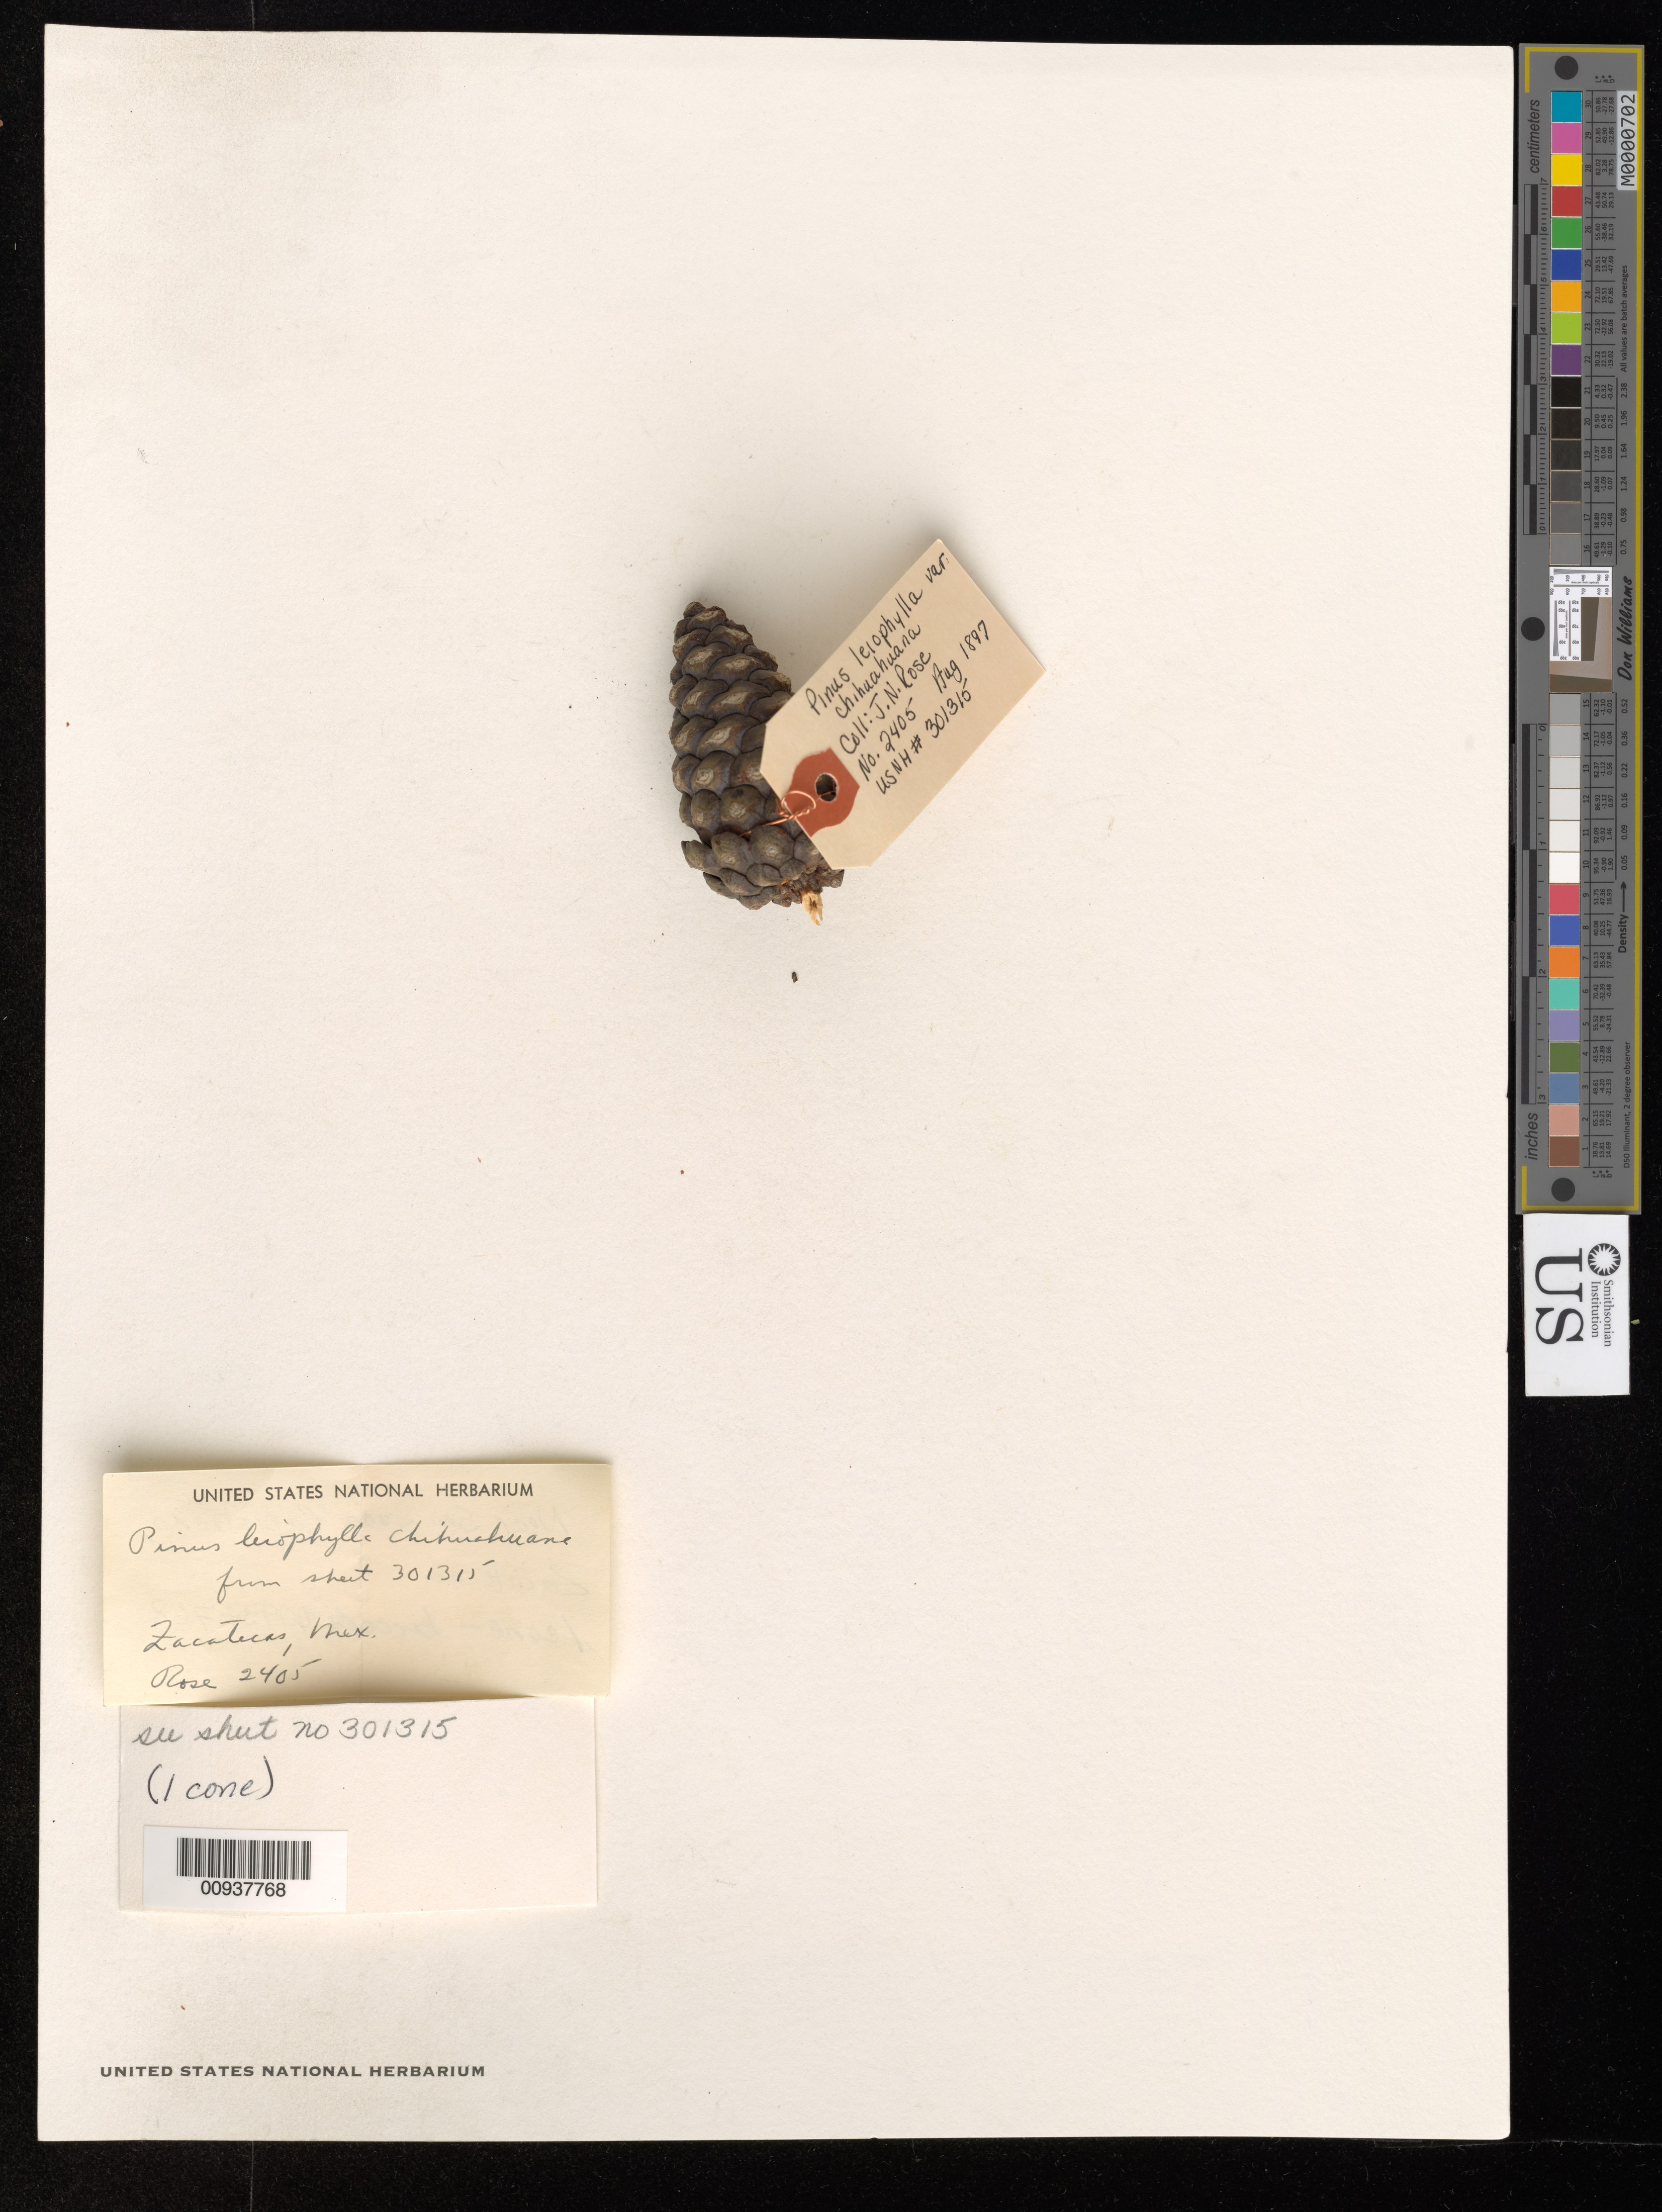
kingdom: Plantae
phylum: Tracheophyta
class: Pinopsida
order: Pinales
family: Pinaceae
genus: Pinus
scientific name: Pinus leiophylla var. chihuahuana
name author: (Engelm.) Shaw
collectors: J. N. Rose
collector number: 2405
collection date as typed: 18 Aug 1897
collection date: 1897-08-18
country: Mexico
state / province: Zacatecas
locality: Near San Juan Capistrano.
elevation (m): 2012